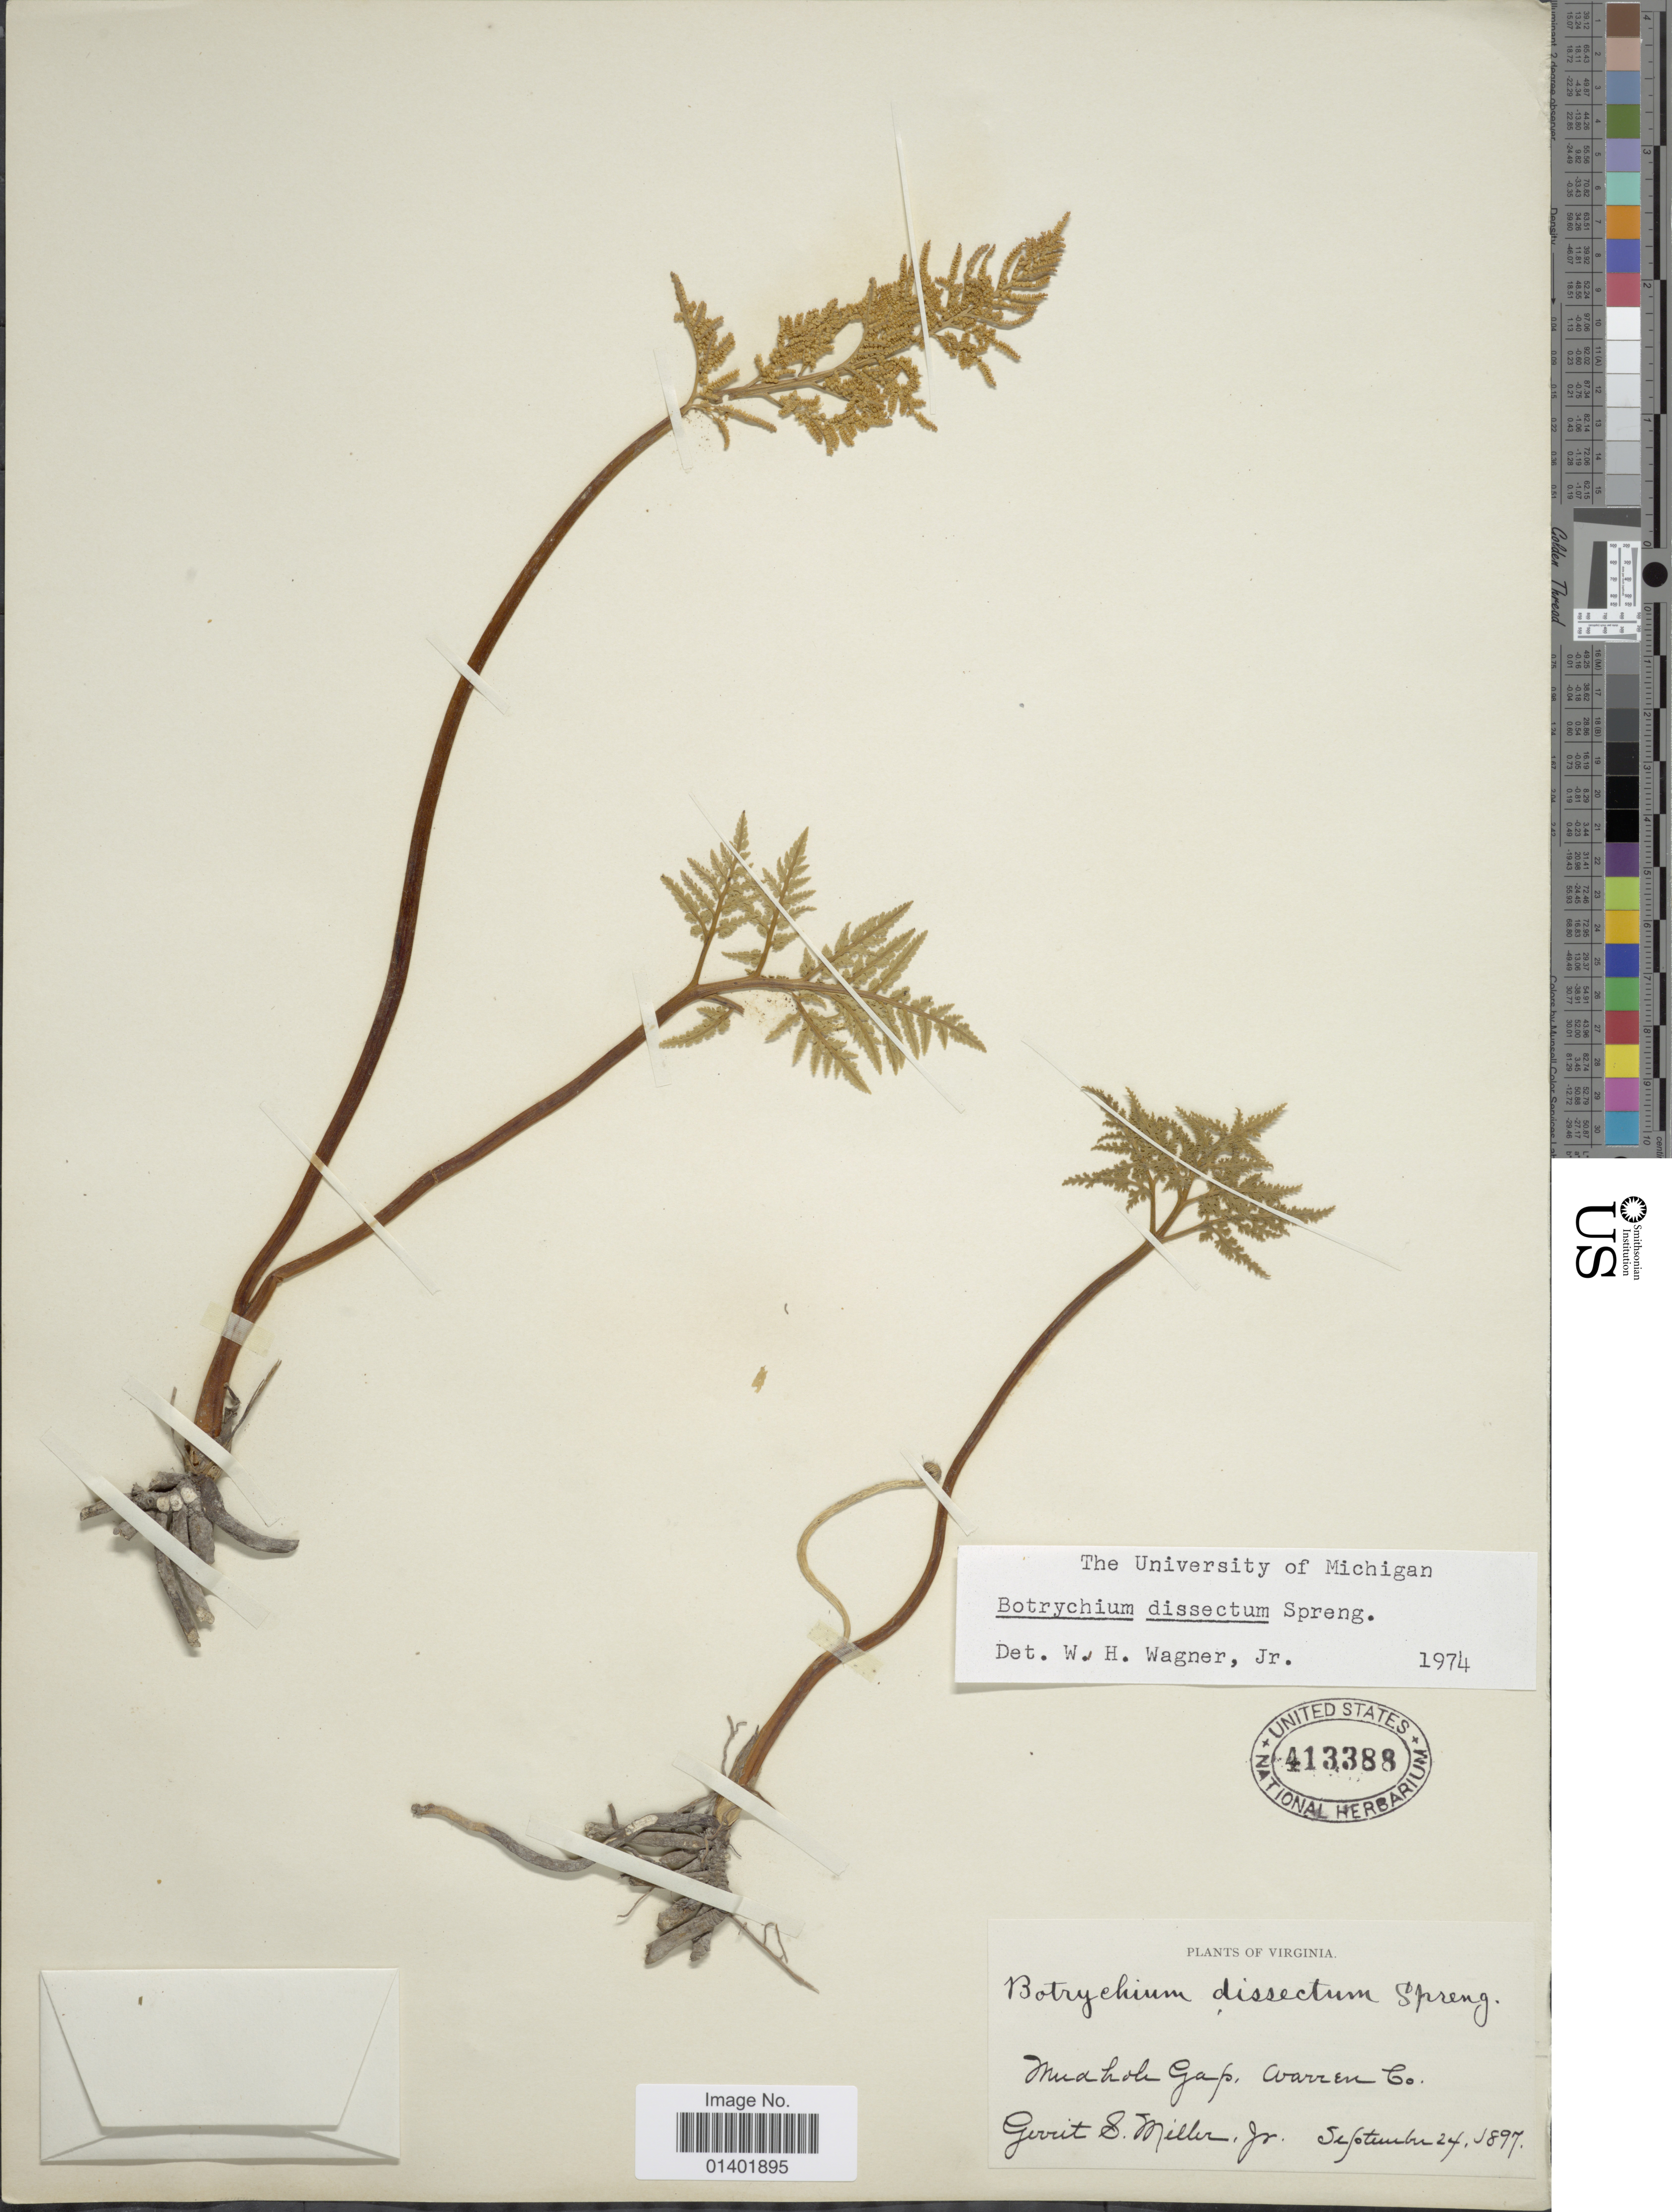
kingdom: Plantae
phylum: Tracheophyta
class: Polypodiopsida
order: Ophioglossales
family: Ophioglossaceae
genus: Botrychium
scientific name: Botrychium dissectum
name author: Spreng.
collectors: G. S. Miller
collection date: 1897-09-24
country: United States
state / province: Virginia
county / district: Warren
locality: Mudhole Gap, Warren Co.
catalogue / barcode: US 413388